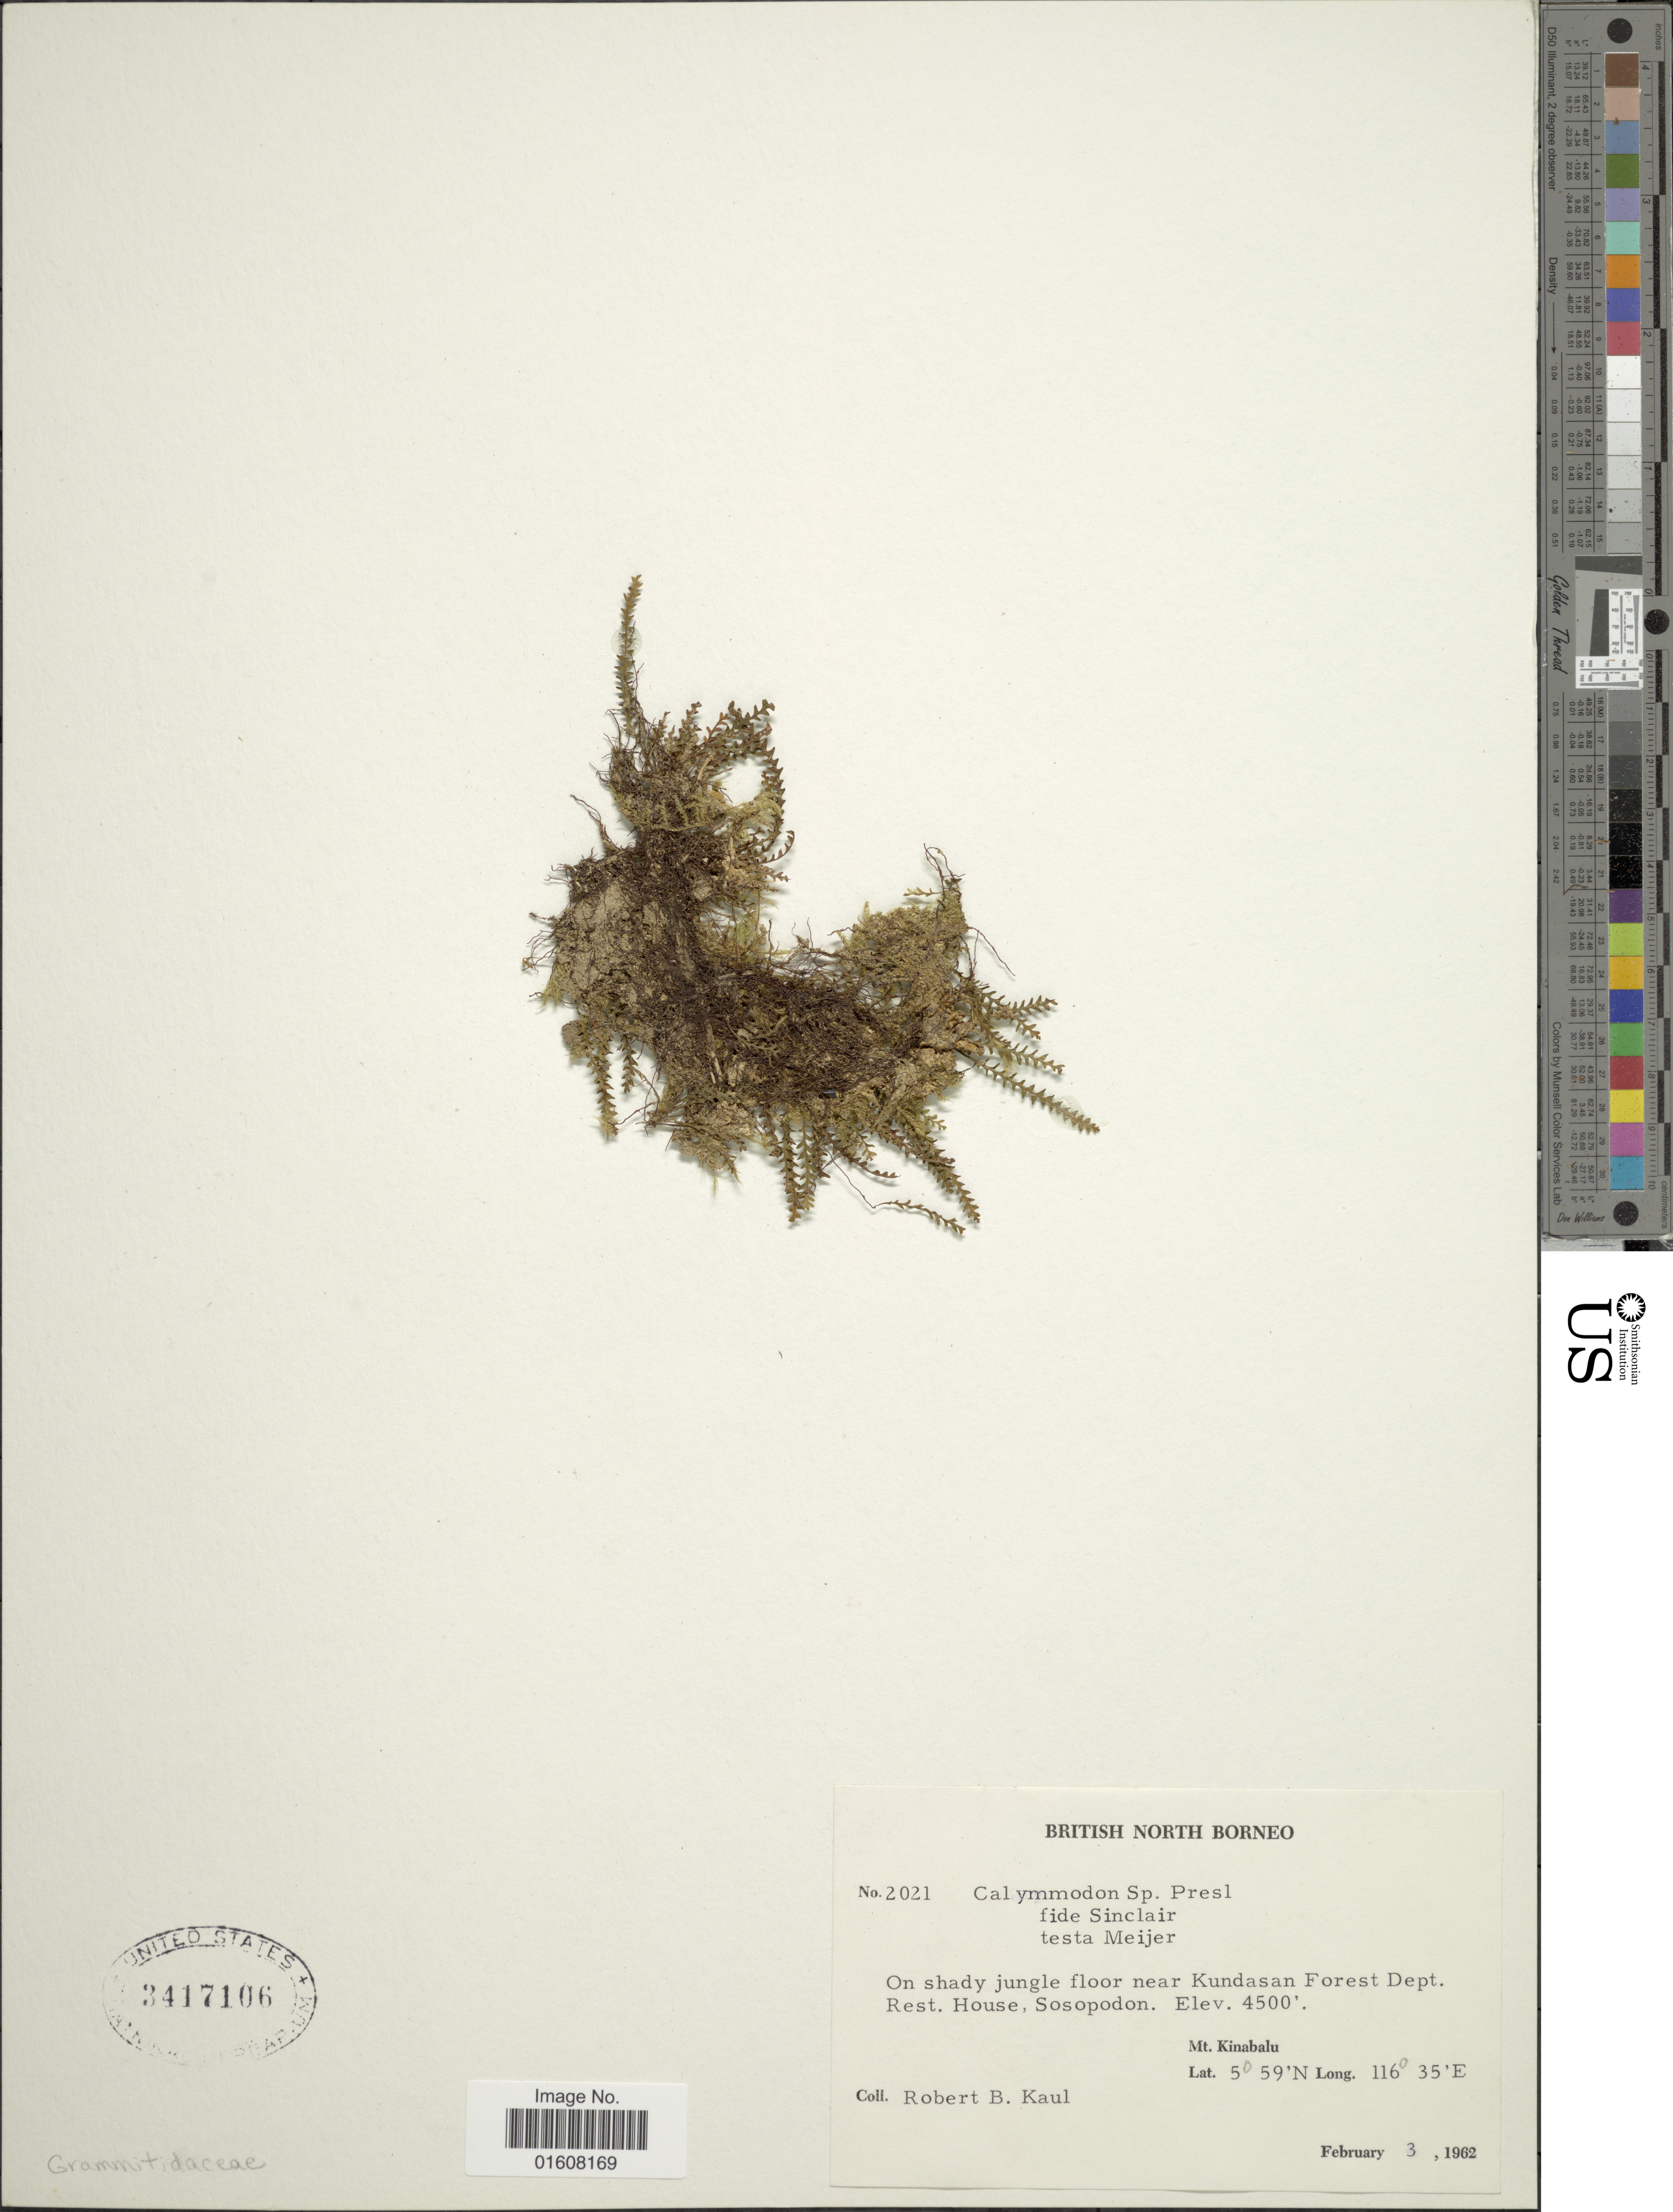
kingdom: Plantae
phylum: Tracheophyta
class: Polypodiopsida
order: Polypodiales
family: Polypodiaceae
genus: Grammitis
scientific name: Grammitis sp.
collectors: R. Kaul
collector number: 2021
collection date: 1962-02-03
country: Malaysia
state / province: Sabah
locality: British North Borneo. On shady jungle floor near Kundasan Forest Dept. Rest. House, Sosopodon. Mt. Kinabalu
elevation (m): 1372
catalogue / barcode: US 3417106